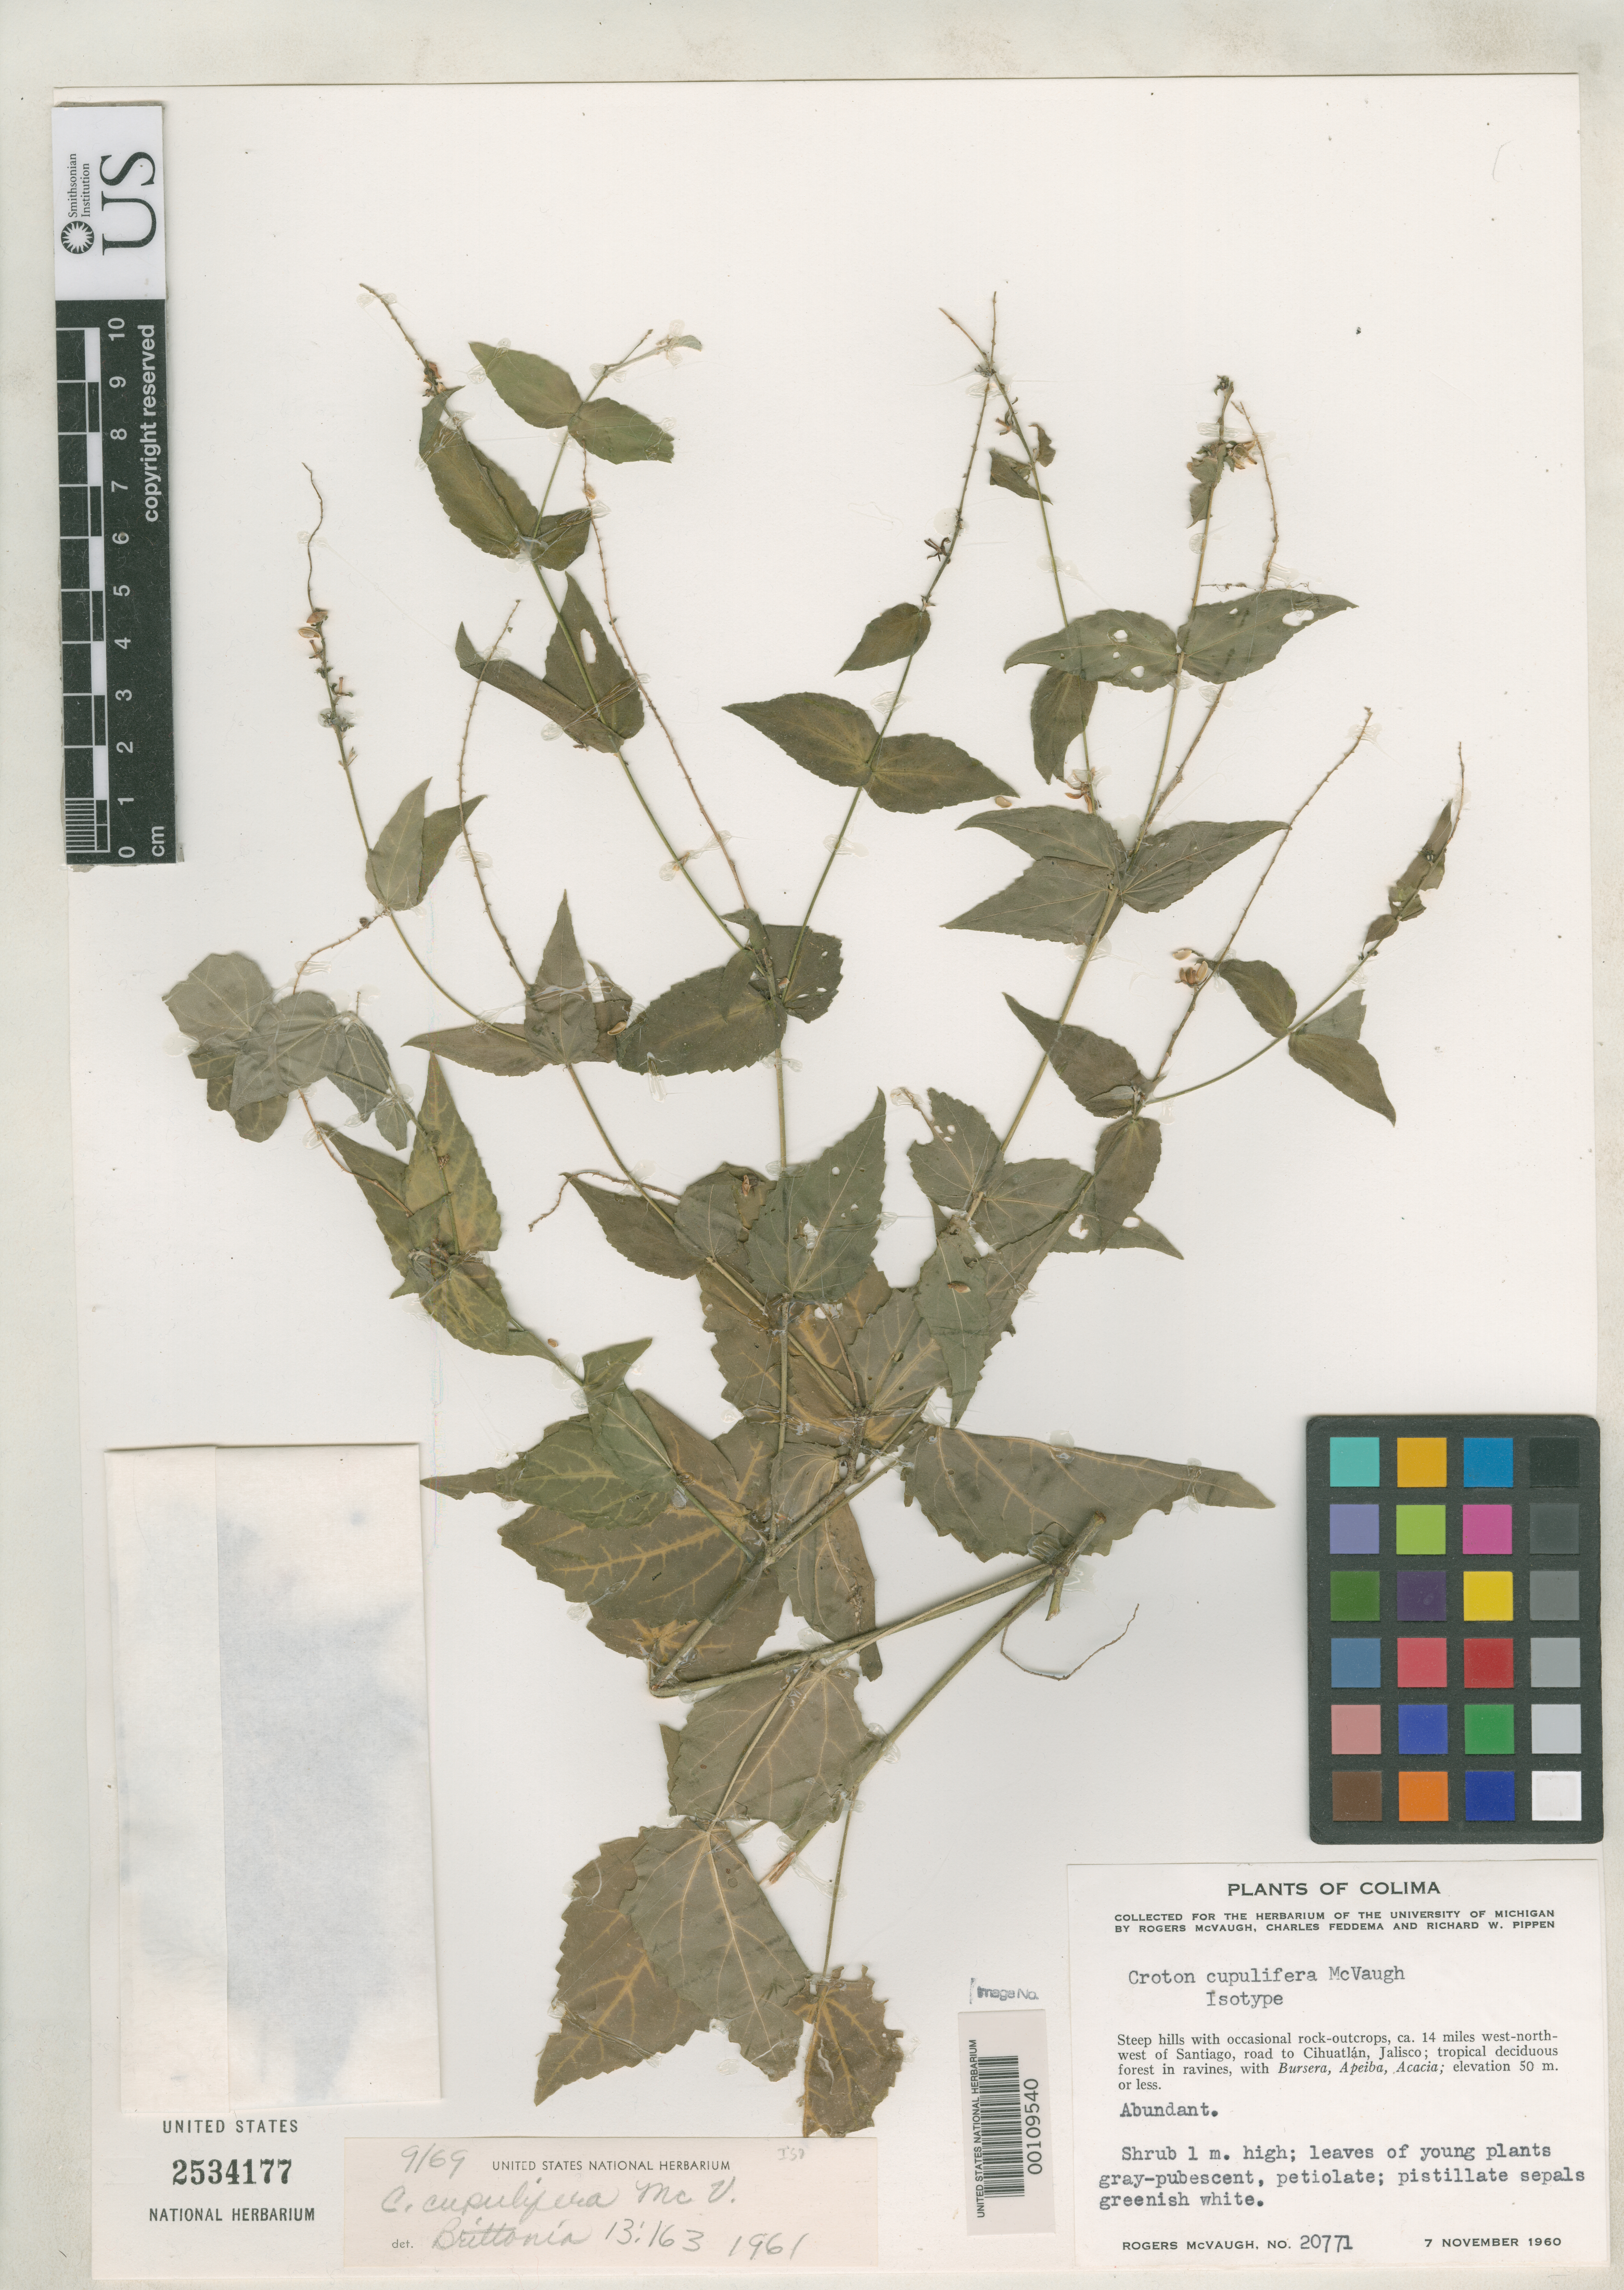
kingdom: Plantae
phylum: Tracheophyta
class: Magnoliopsida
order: Malpighiales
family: Euphorbiaceae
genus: Croton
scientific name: Croton cupulifera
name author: McVaugh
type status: Isotype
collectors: R. McVaugh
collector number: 20771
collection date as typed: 07 Nov 1960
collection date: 1960-11-07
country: Mexico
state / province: Colima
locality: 14 mi WNW of Santiago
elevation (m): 50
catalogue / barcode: US 2534177